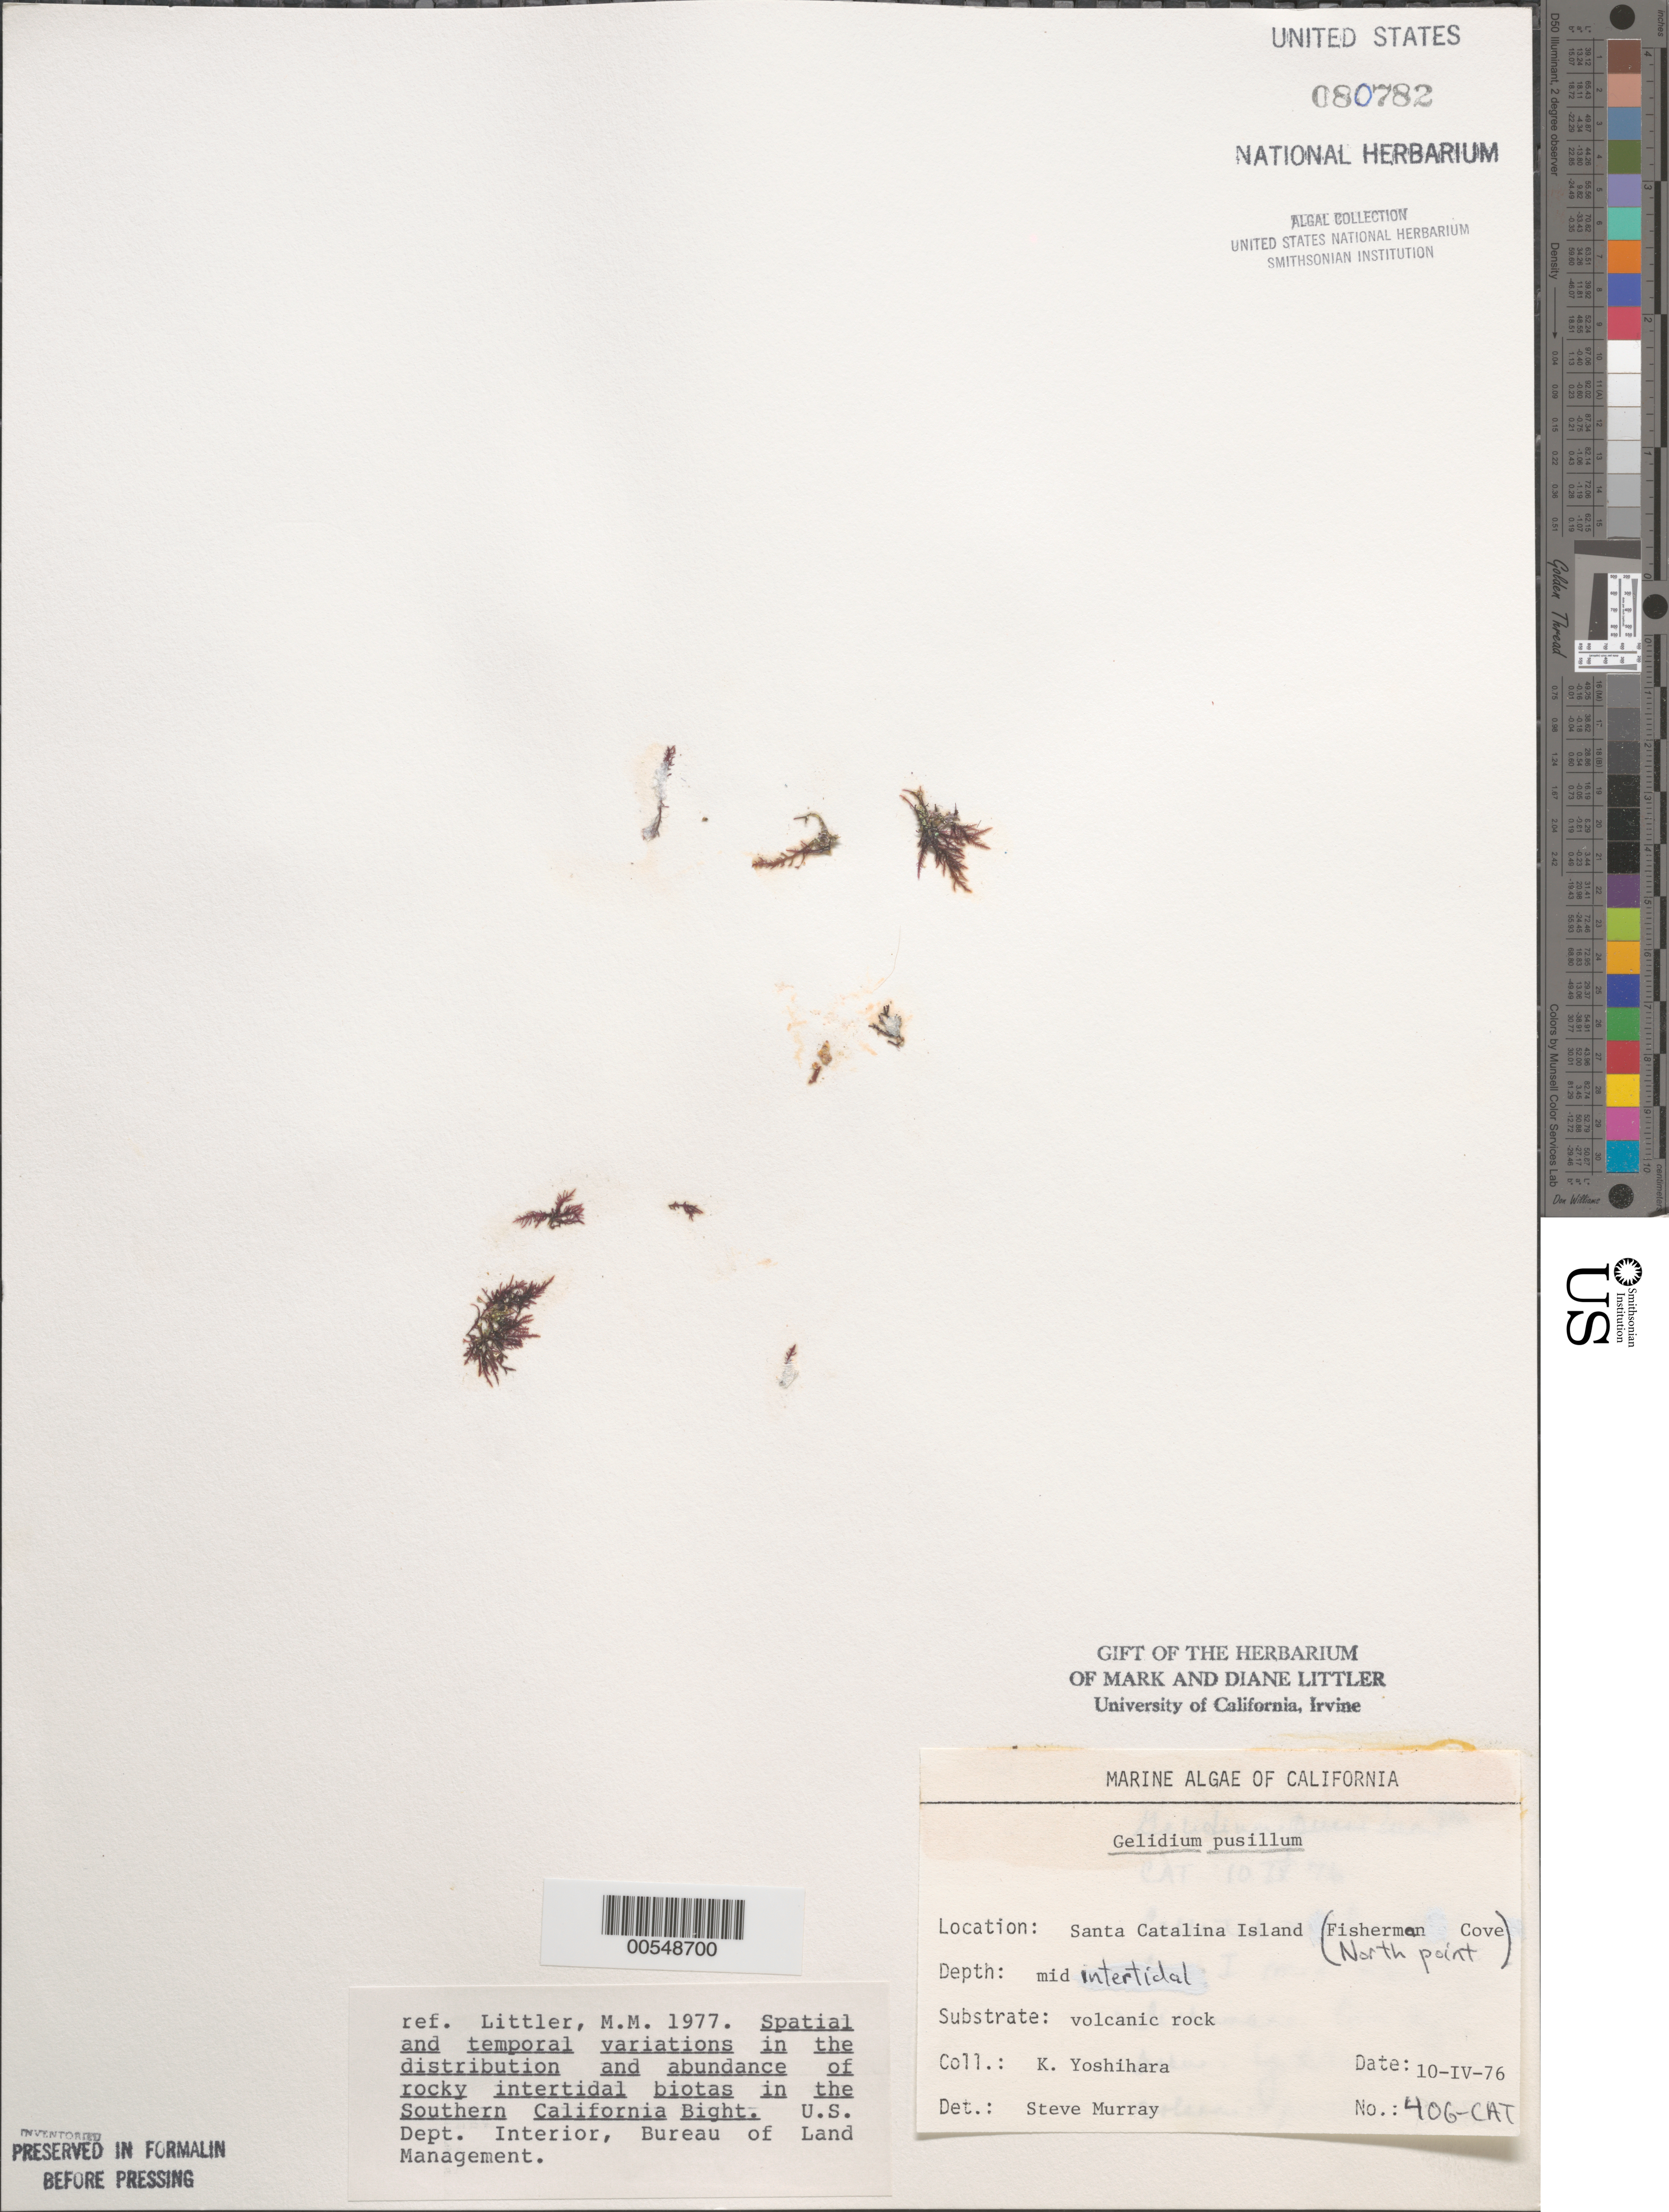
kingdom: Plantae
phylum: Rhodophyta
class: Florideophyceae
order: Gelidiales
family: Gelidiaceae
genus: Gelidium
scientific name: Gelidium pusillum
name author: (Stackh.) Le Jol.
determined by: Murray, S. N.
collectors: K. Yoshihara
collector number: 406-cat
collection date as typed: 10 Apr 1976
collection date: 1976-04-10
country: United States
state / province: California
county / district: Los Angeles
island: Santa Catalina Island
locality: Fishermen Cove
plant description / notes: BLM-SOCALBIGHT Rocky Intertidal Survey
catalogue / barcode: US 80782